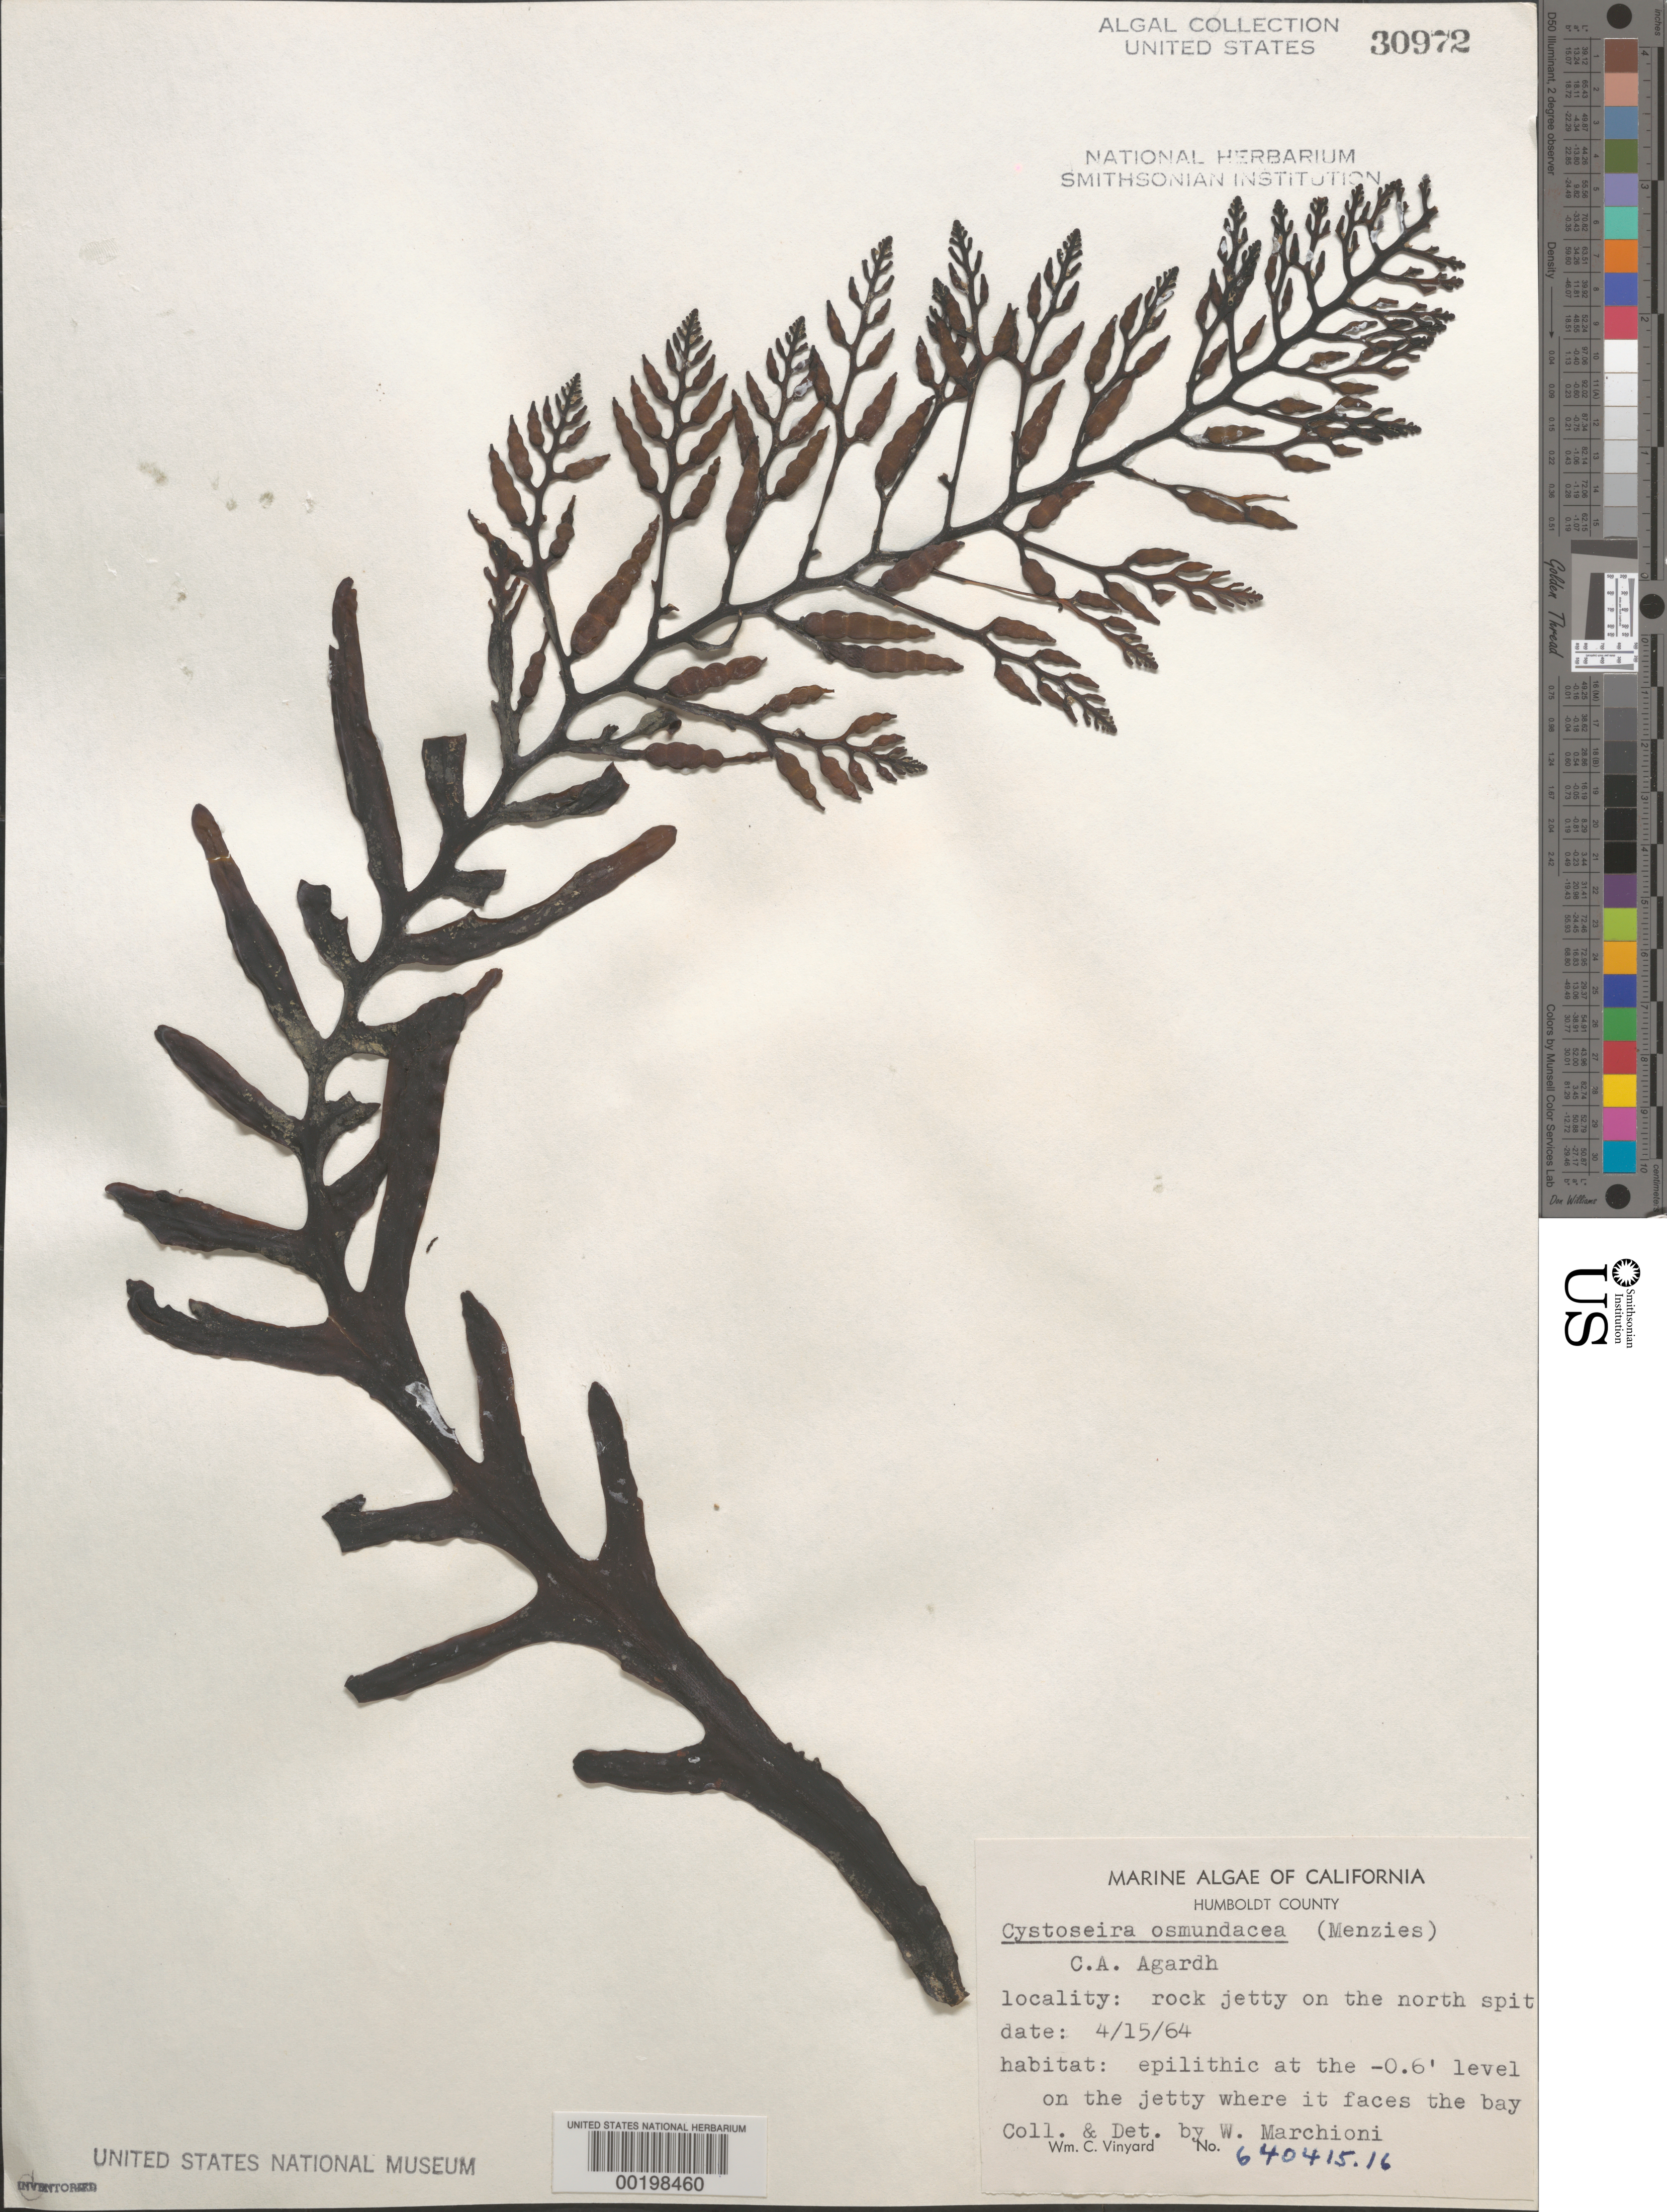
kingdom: Chromista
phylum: Ochrophyta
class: Phaeophyceae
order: Fucales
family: Sargassaceae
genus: Cystoseira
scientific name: Cystoseira osmundacea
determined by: Marchioni, W.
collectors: W. Marchioni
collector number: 640415.16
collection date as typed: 15 Apr 1964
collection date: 1964-04-15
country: United States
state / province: California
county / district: Humboldt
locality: Humboldt Bay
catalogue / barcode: US 30972